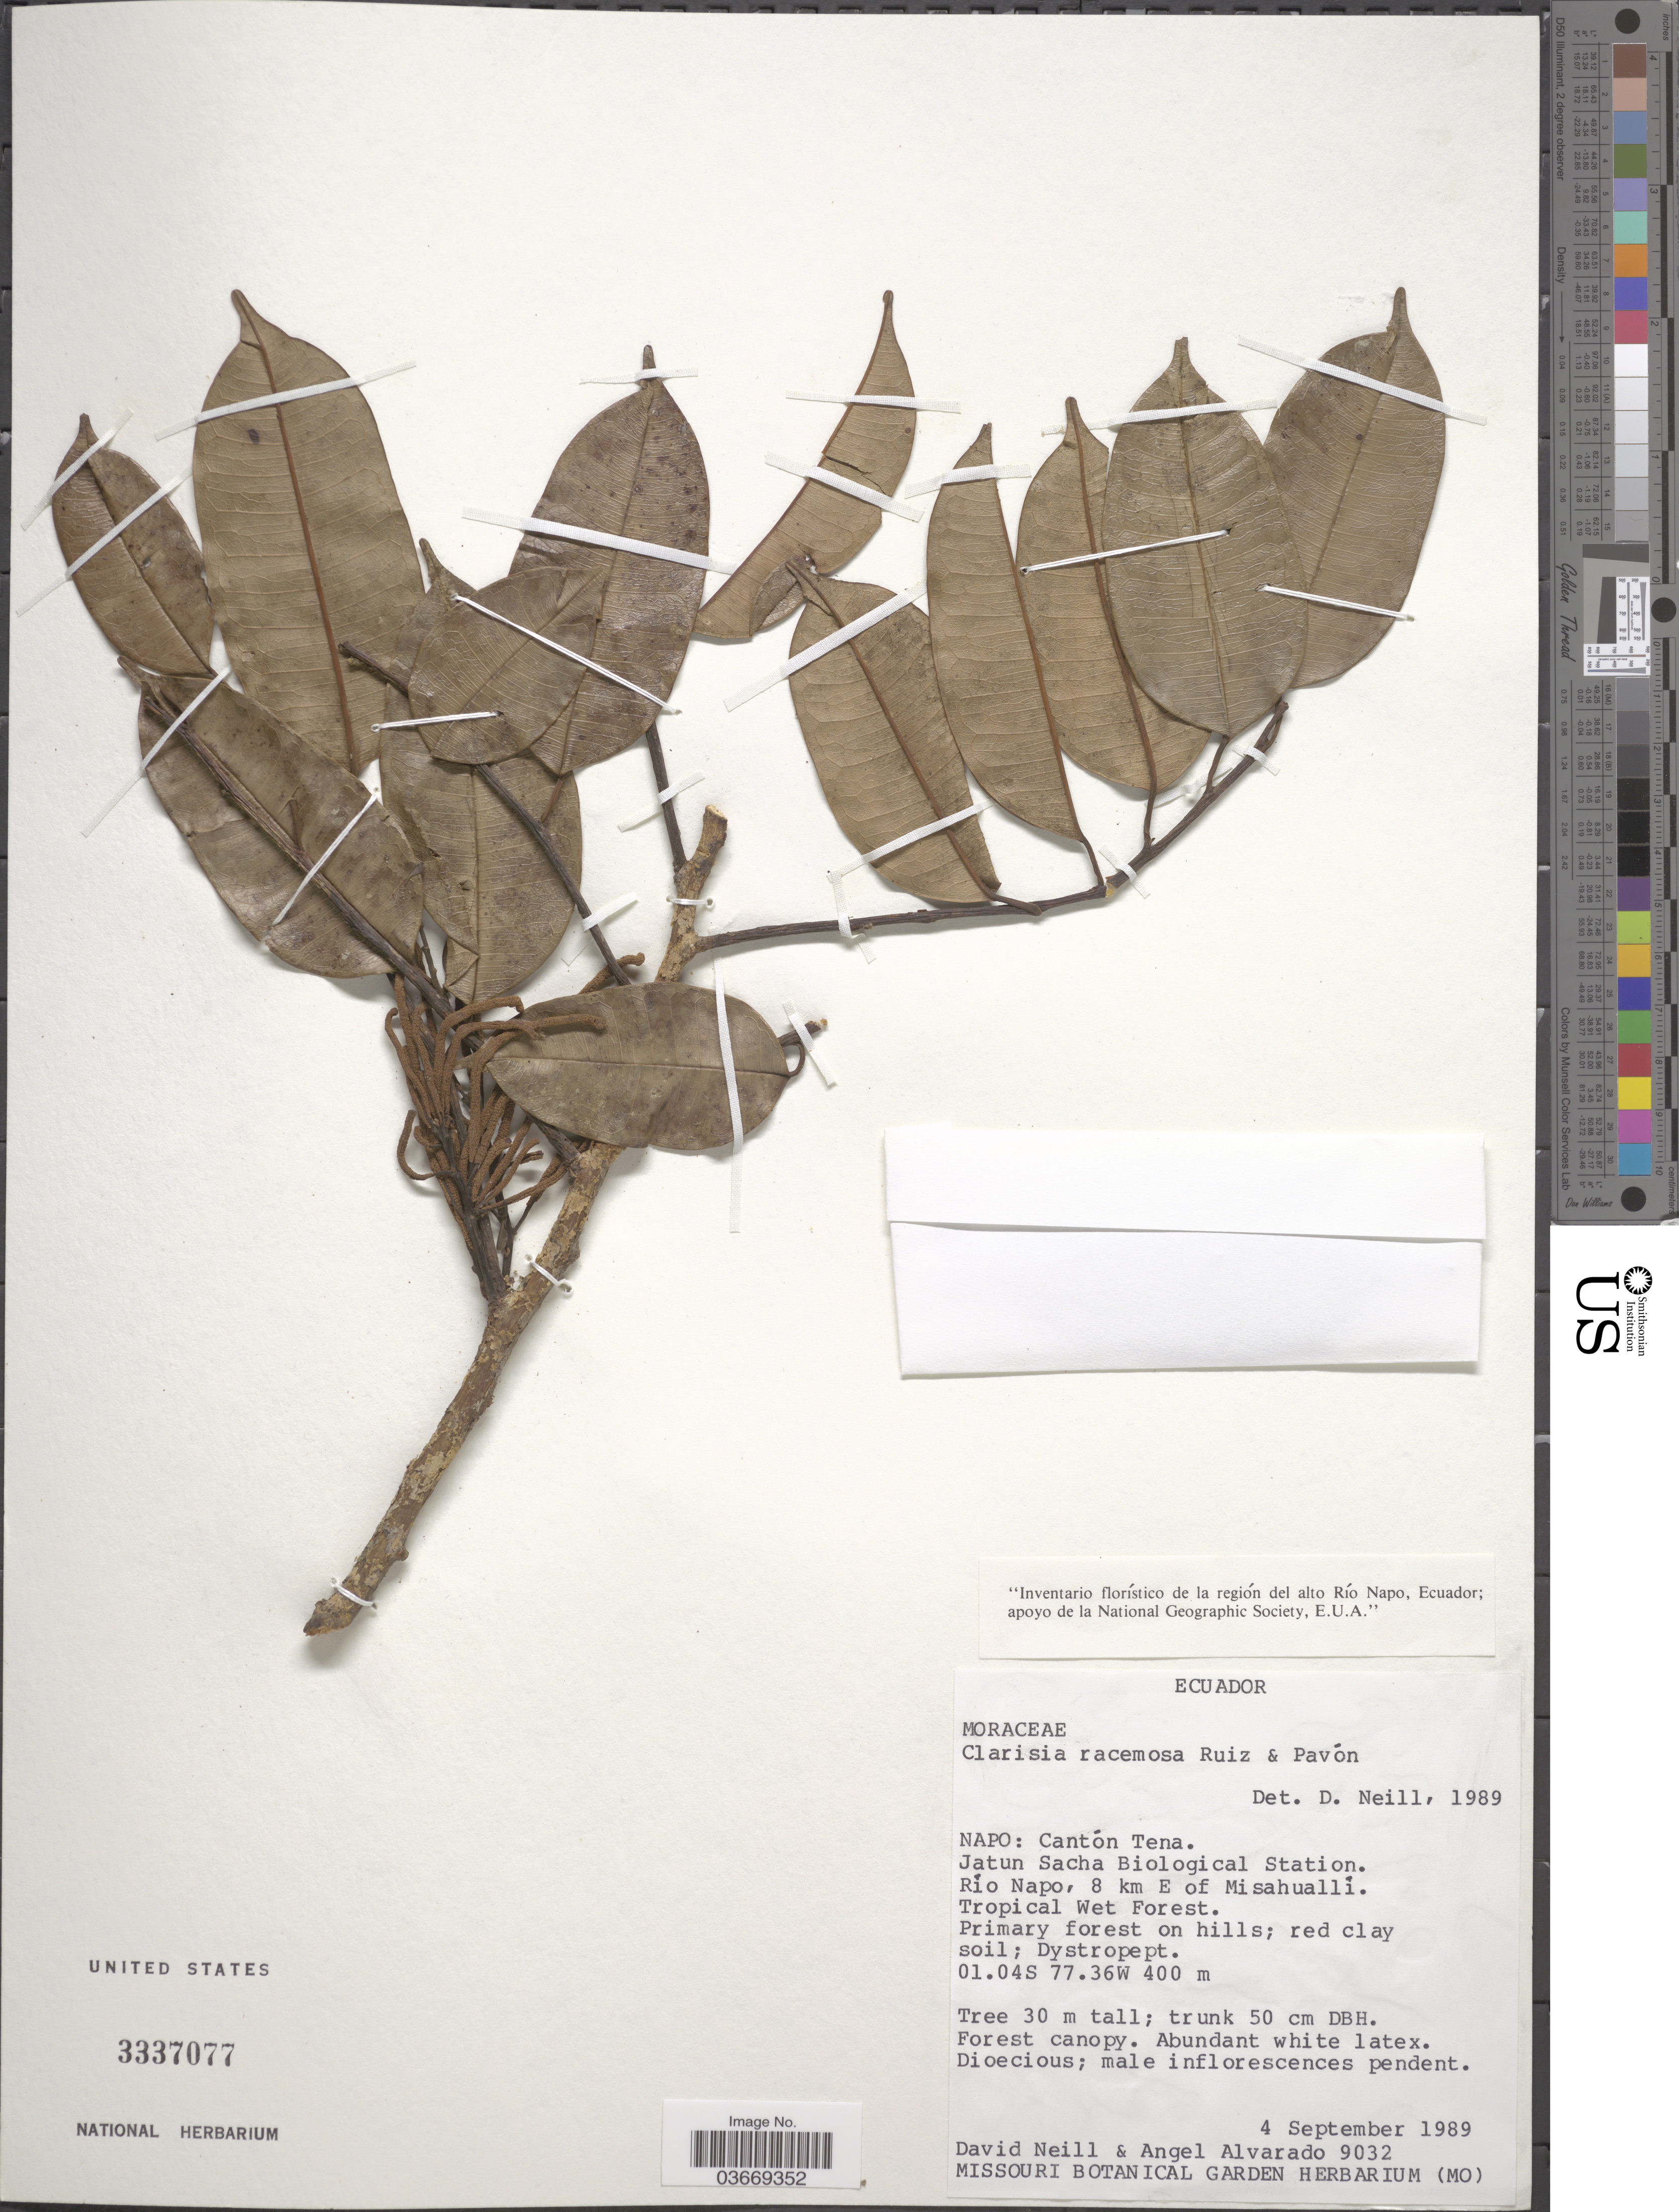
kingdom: Plantae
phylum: Tracheophyta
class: Magnoliopsida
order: Rosales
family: Moraceae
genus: Clarisia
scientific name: Clarisia racemosa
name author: Ruiz & Pav.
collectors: D. Neill & A. Alvarado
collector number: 9032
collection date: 1989-09-04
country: Ecuador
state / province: Napo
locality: Cantón Tena. Jatun Sacha Biological Station. Río Napo, 8 km E of Misahuallí. Tropical Wet Forest.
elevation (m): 400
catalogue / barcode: US 3337077